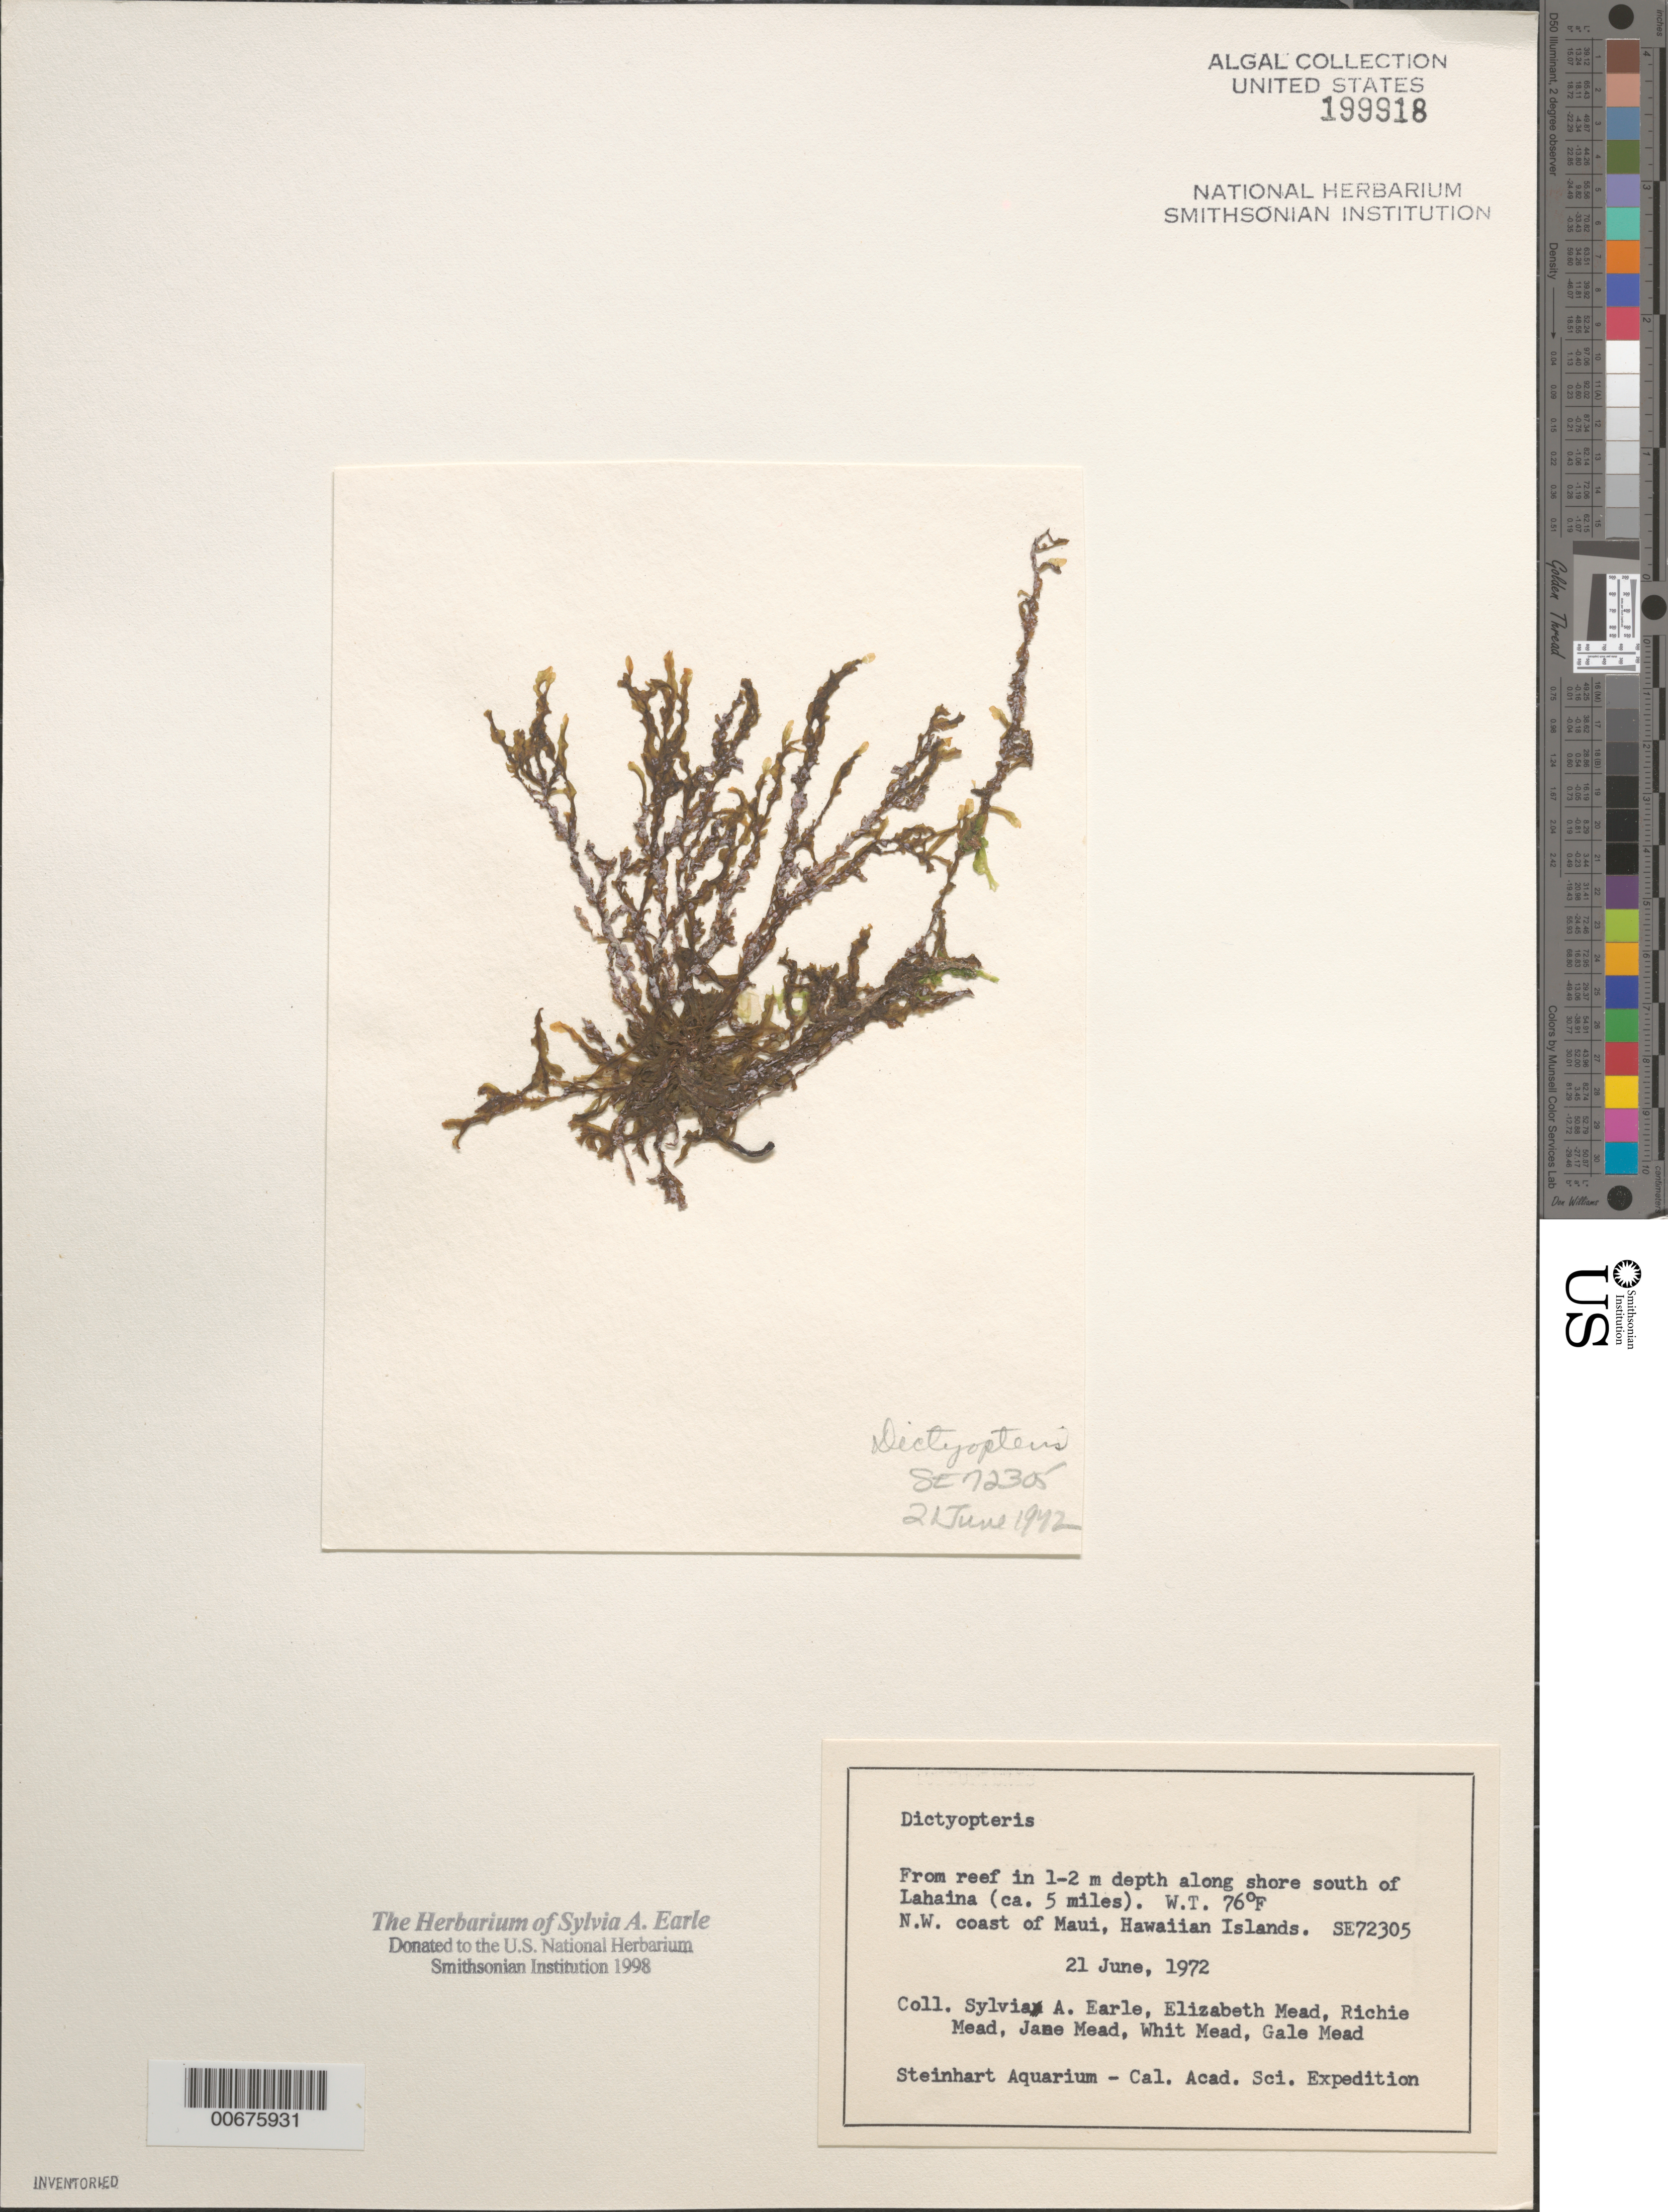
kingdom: Chromista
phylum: Ochrophyta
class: Phaeophyceae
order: Dictyotales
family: Dictyotaceae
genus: Dictyopteris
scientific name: Dictyopteris sp.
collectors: S. A. Earle, E. Mead, R. Mead, J. Mead, W. Mead & G. Mead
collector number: SE 72305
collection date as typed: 21 Jun 1972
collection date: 1972-06-21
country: United States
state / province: Hawaii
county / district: Maui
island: Maui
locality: Ca. 5 miles south of Lahaina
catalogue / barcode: US 199918